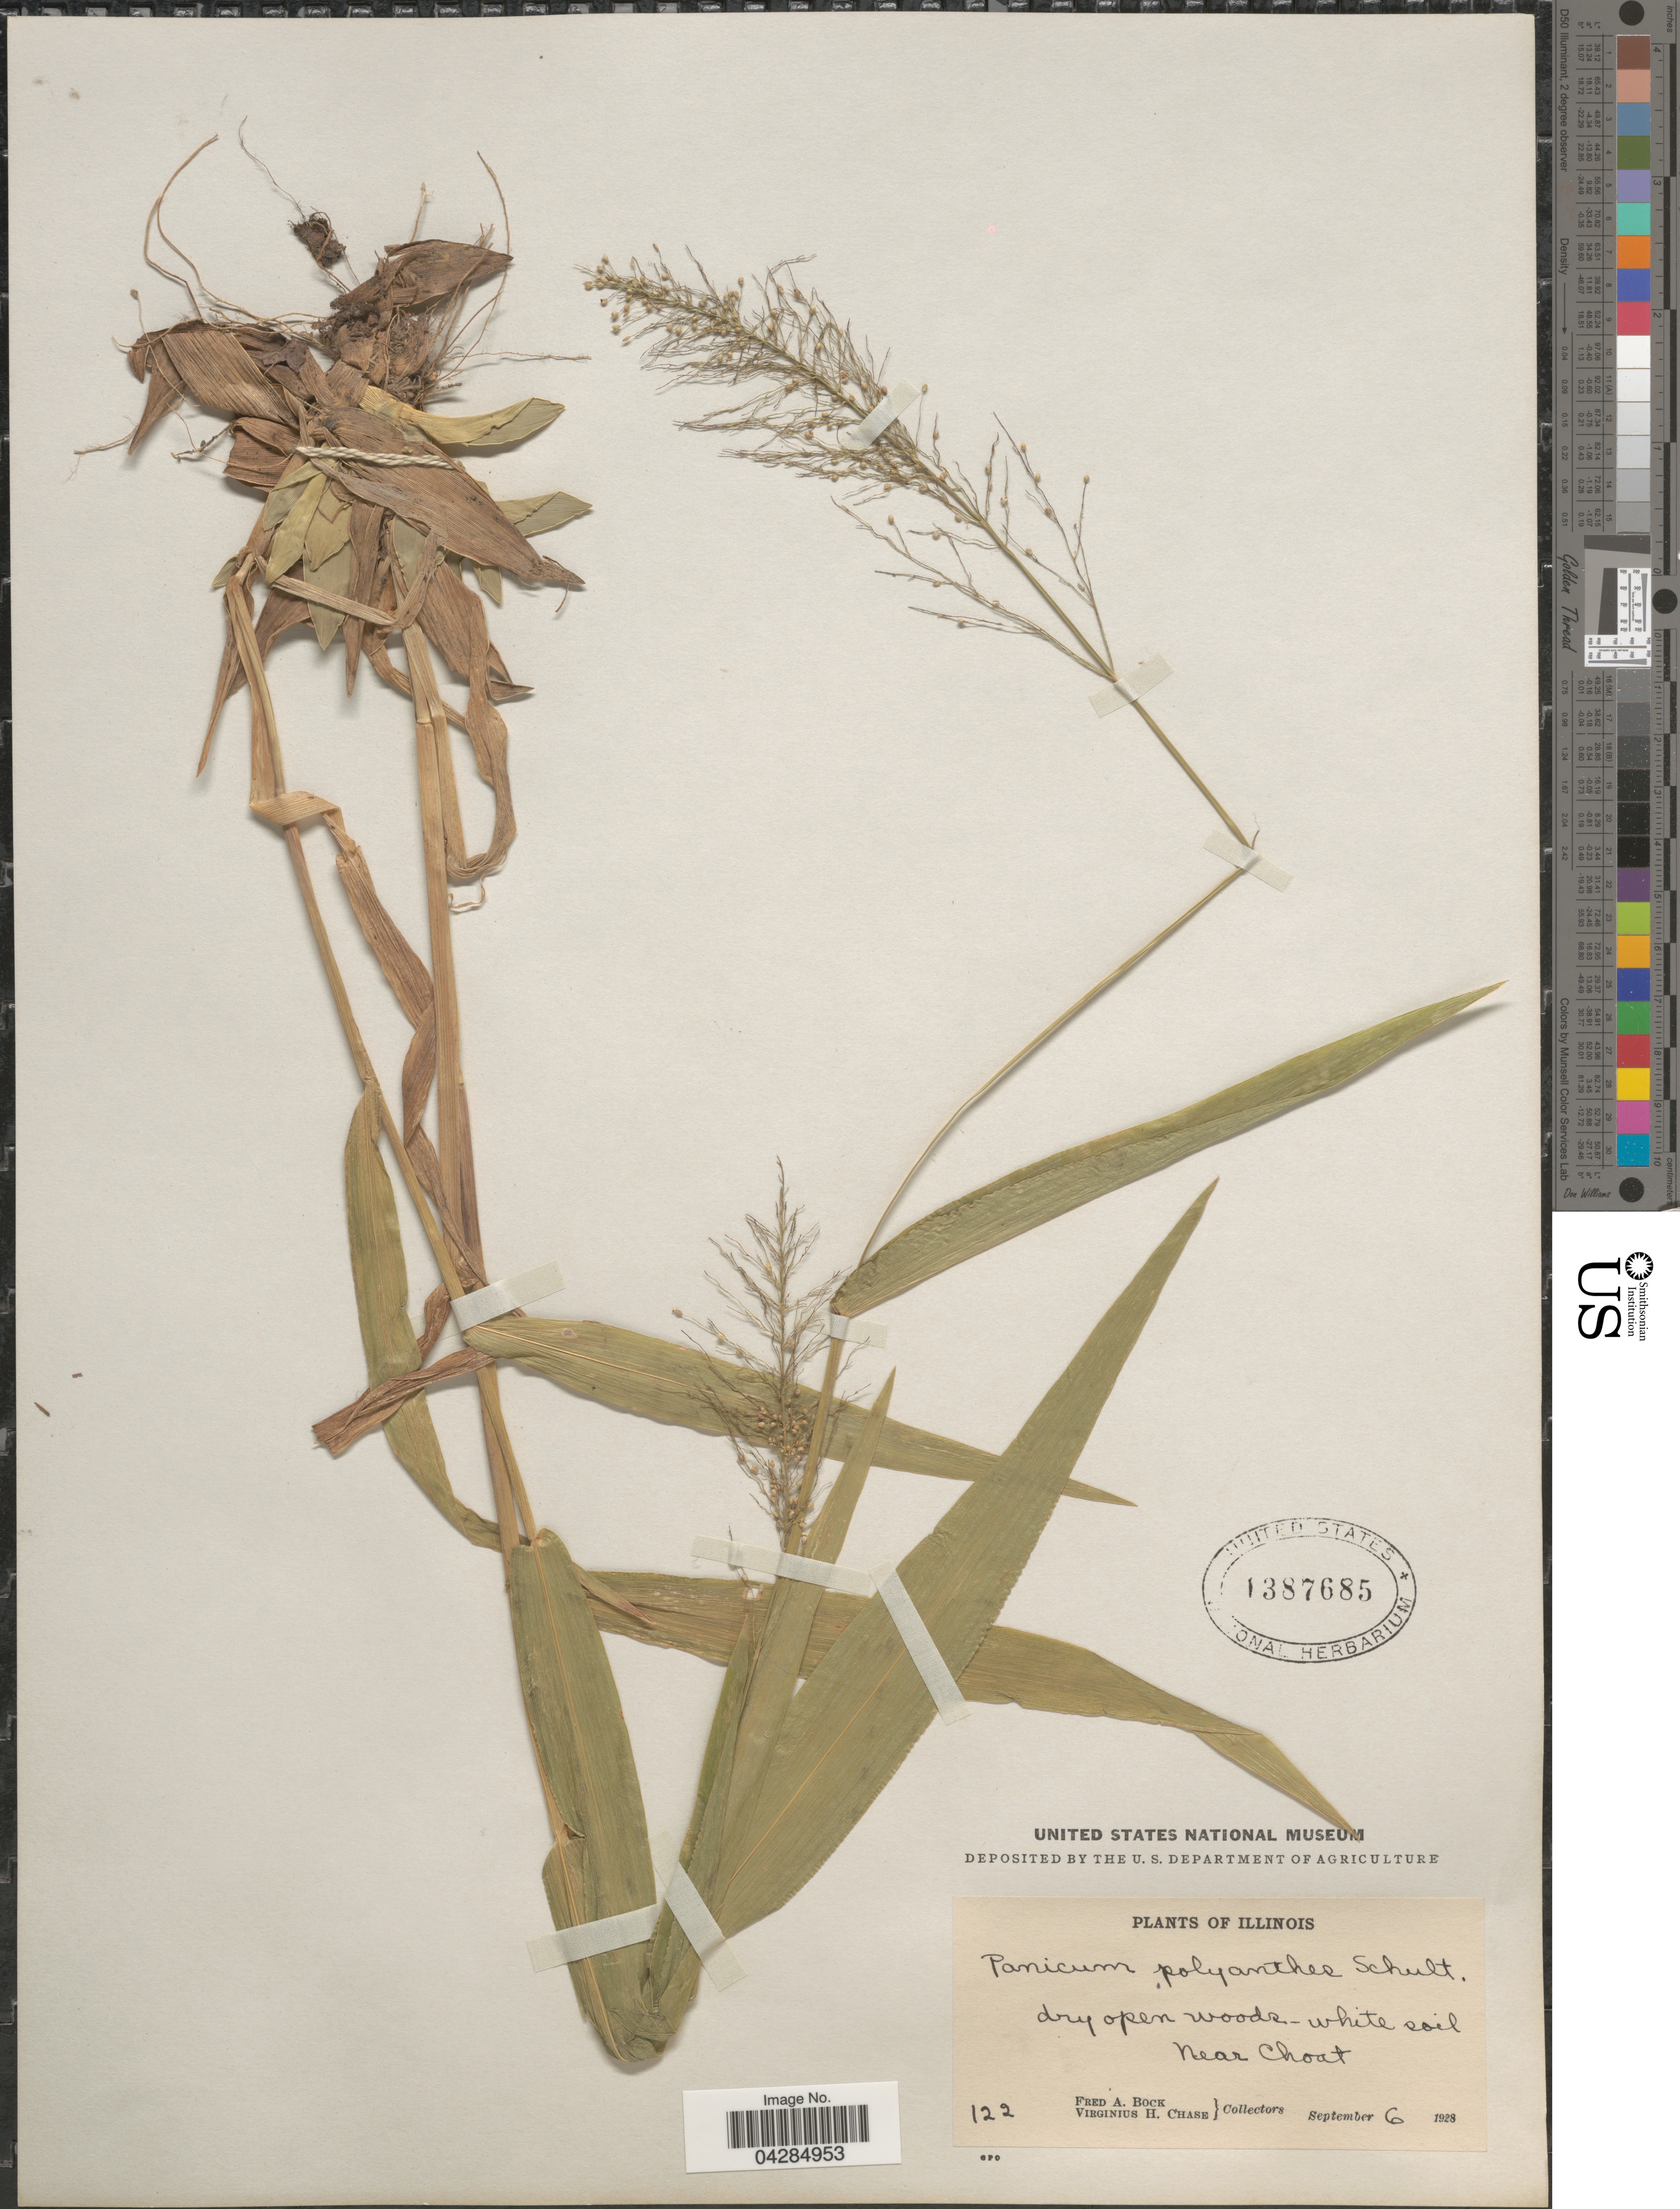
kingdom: Plantae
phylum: Tracheophyta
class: Liliopsida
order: Poales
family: Poaceae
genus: Dichanthelium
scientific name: Dichanthelium portoricense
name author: (Desv. ex Ham.) B.F. Hansen & Wunderlin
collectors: F. Bock & V. H. Chase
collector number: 122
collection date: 1928-09-06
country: United States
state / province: Illinois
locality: Near Choat.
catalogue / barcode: US 1387685